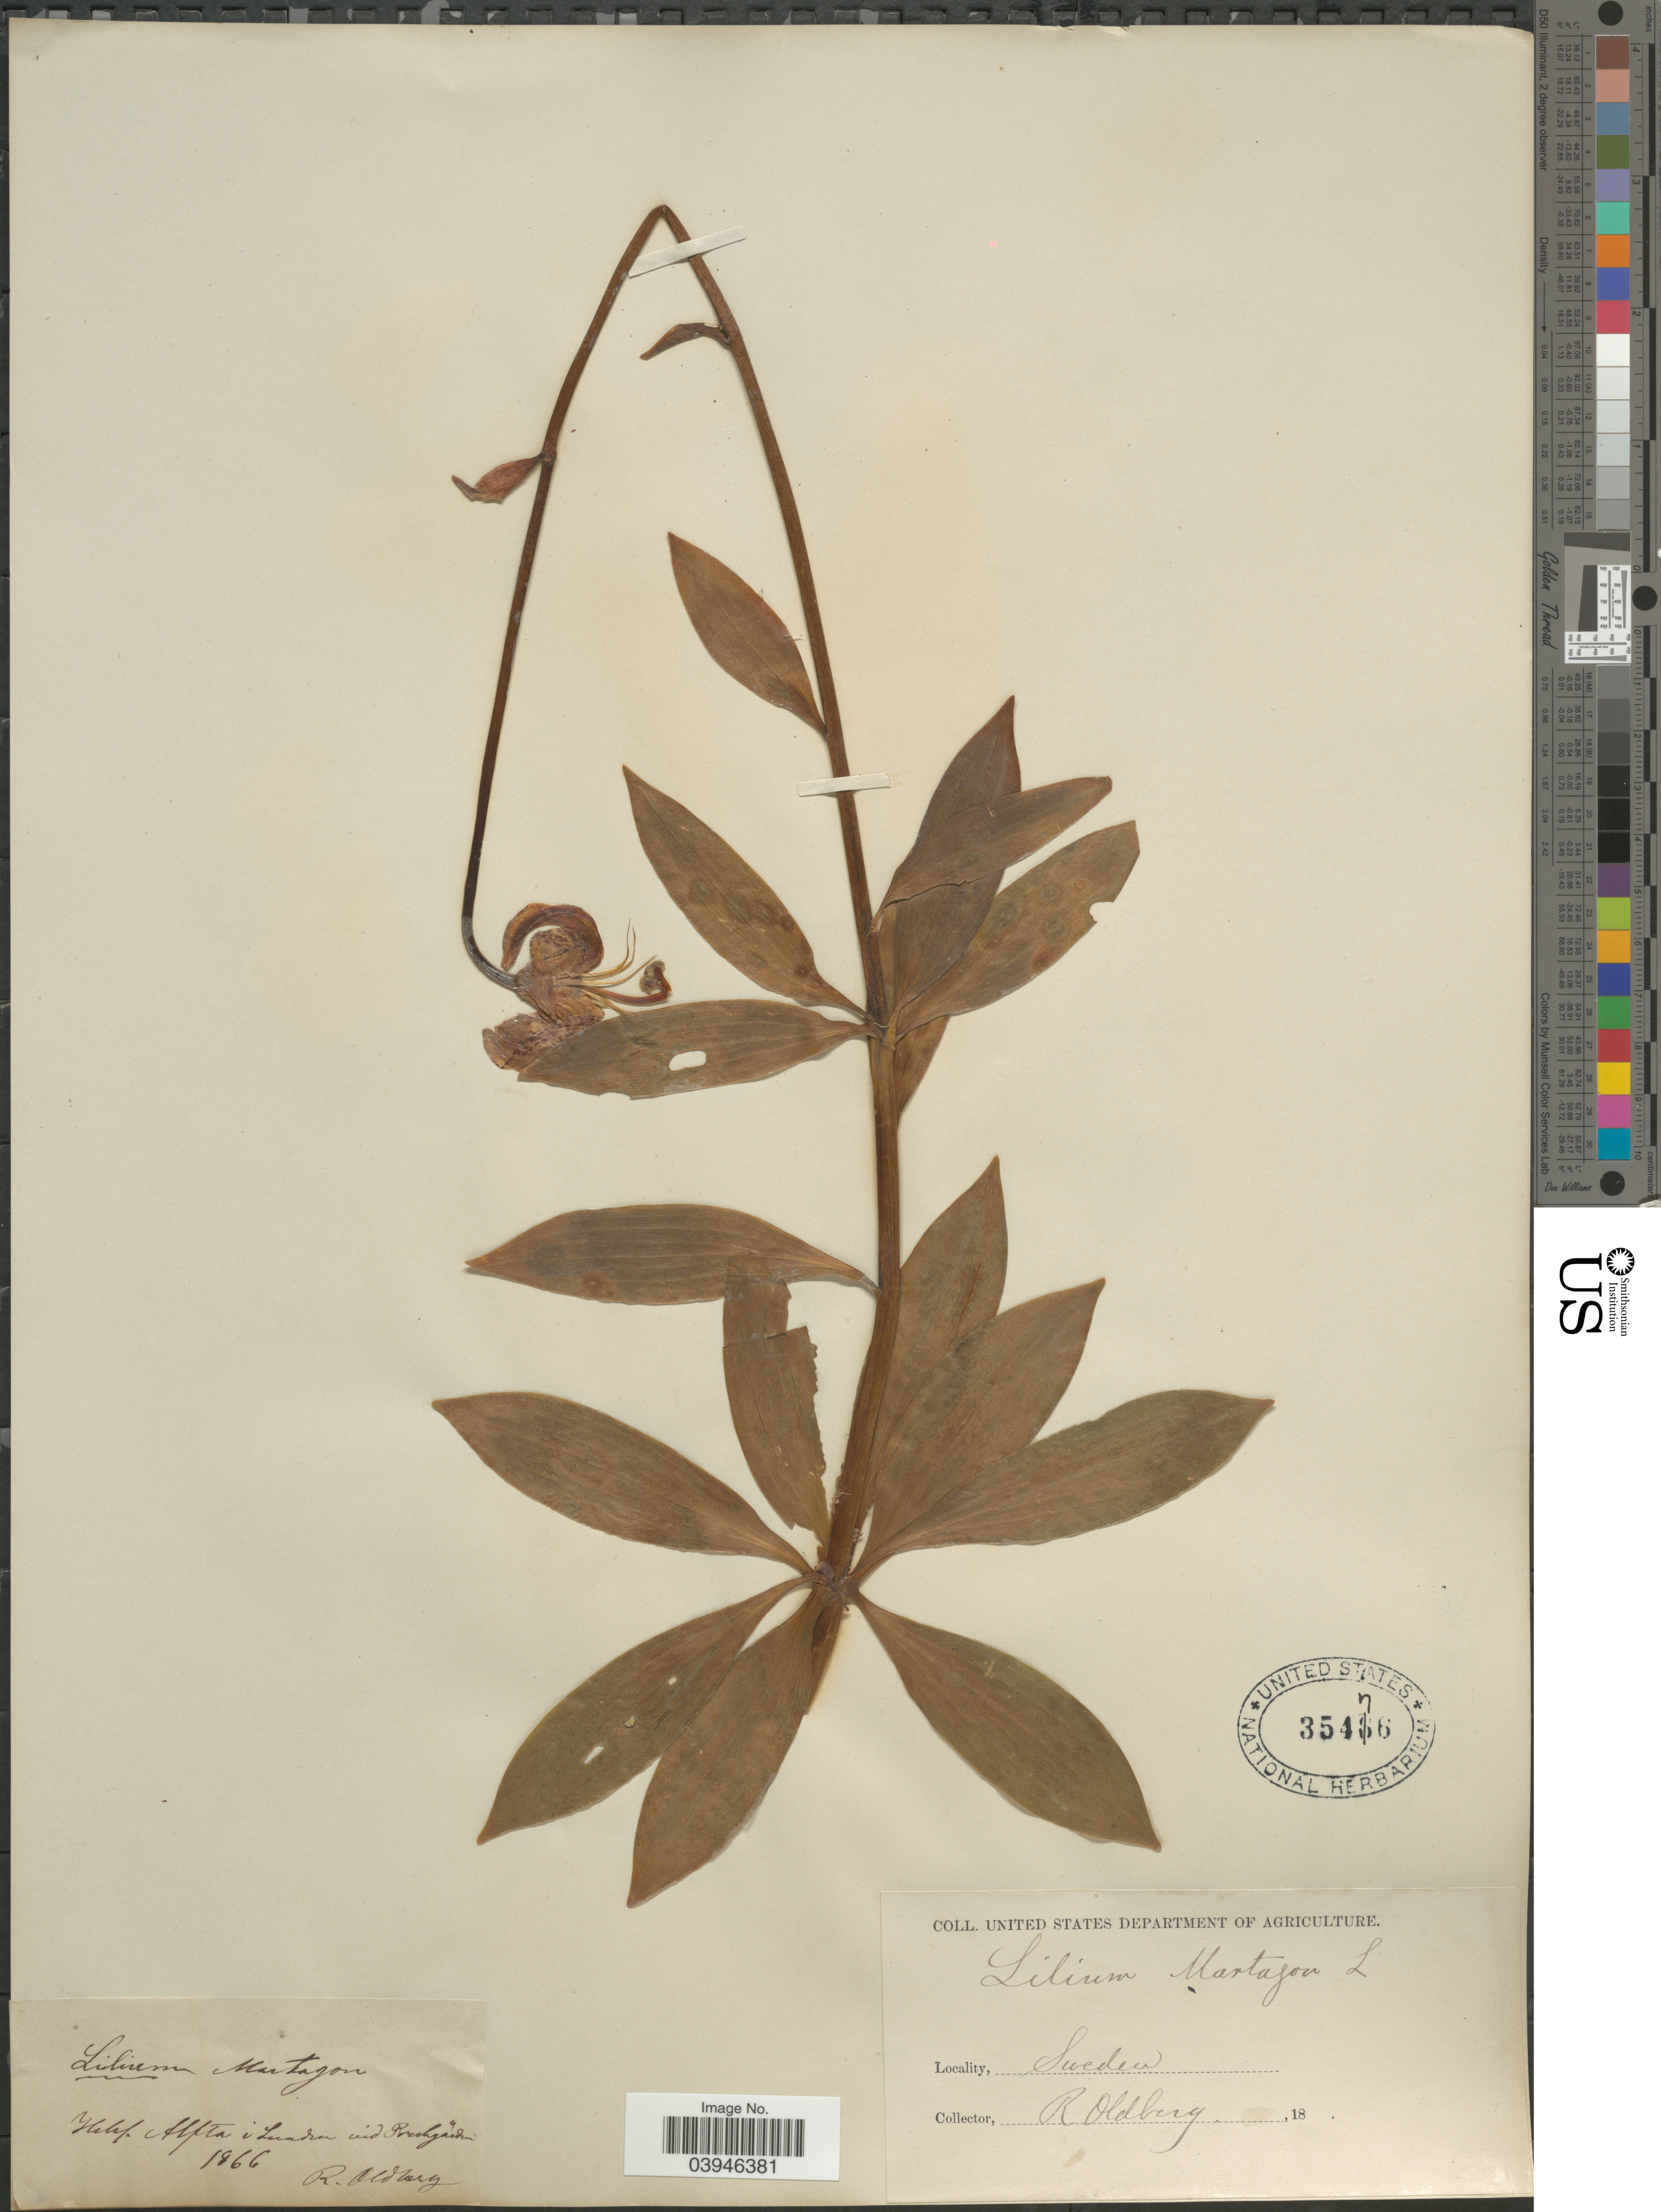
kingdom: Plantae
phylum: Tracheophyta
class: Liliopsida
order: Liliales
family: Liliaceae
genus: Lilium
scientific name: Lilium martagon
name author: L.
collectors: R. Oldberg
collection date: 1866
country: Sweden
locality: Helsl. Alfta in Lundra vid Preshgarden.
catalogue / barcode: US 35476